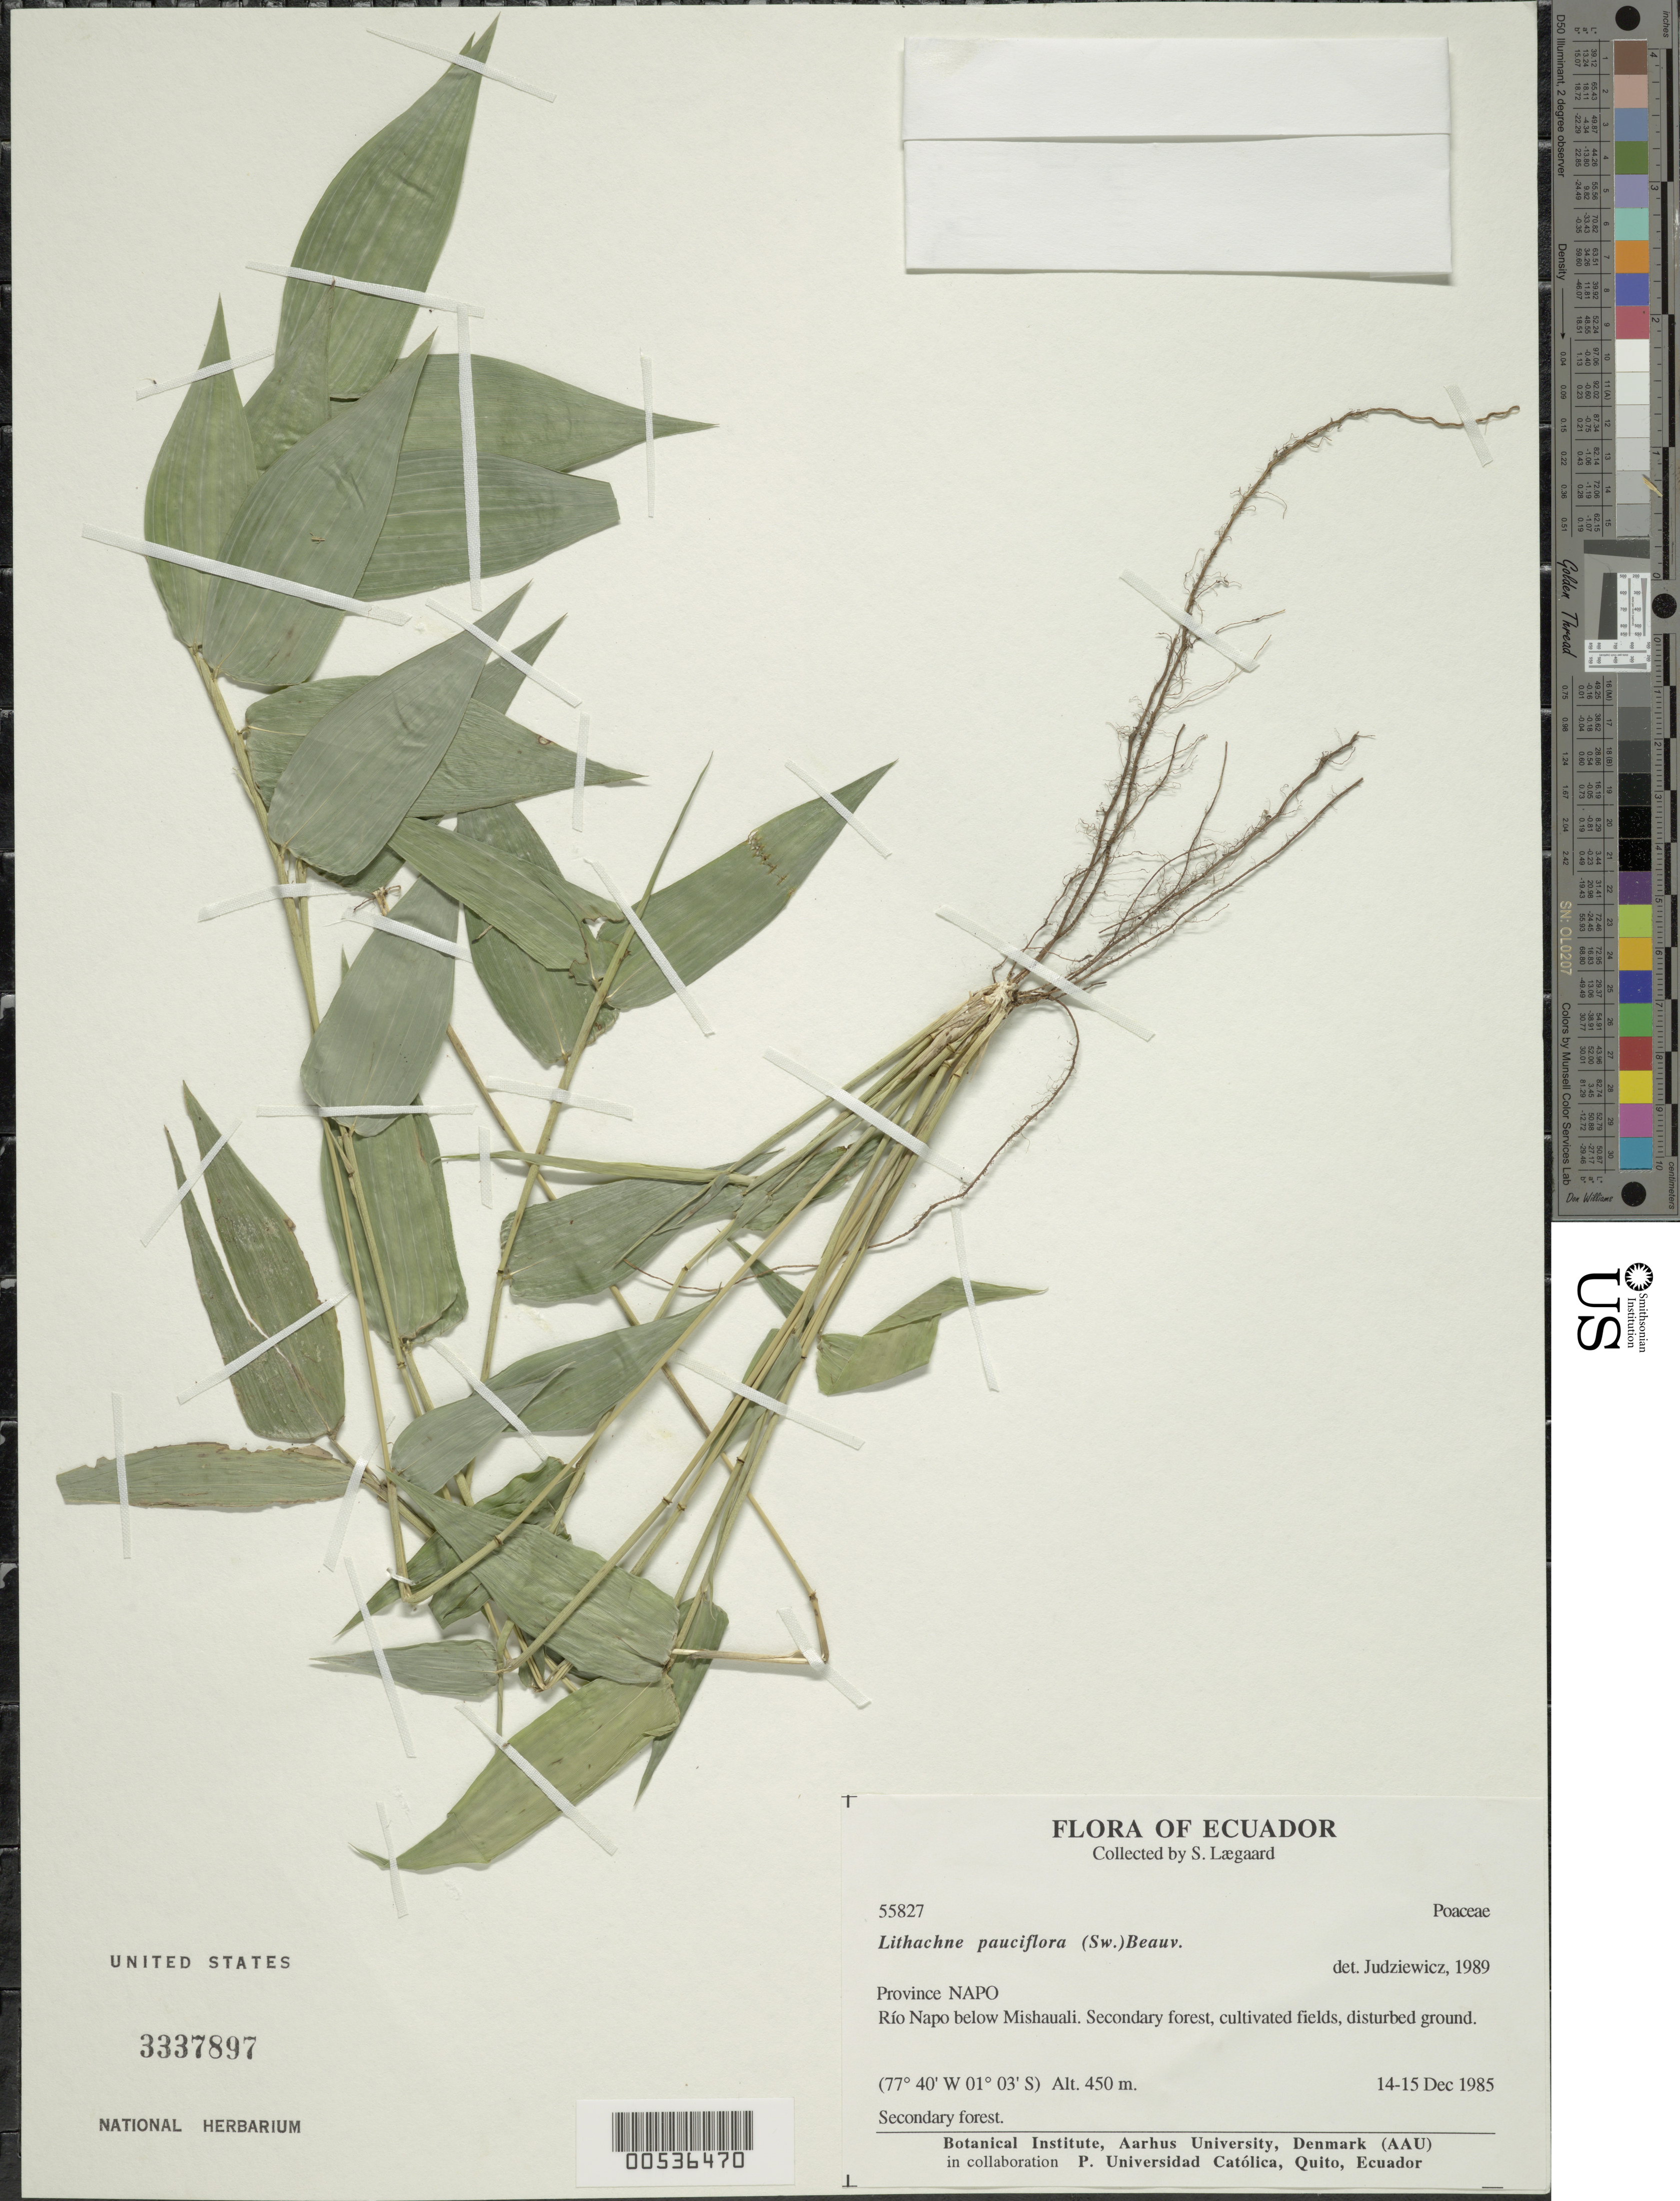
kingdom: Plantae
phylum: Tracheophyta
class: Liliopsida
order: Poales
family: Poaceae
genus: Lithachne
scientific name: Lithachne pauciflora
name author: (Sw.) P. Beauv.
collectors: S. Lægaard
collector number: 55827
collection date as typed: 14 Dec 1985 to 15 Dec 1985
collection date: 1985-12-14/1985-12-15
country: Ecuador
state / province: Napo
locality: Rio Napo below mishauali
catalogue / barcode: US 3337897